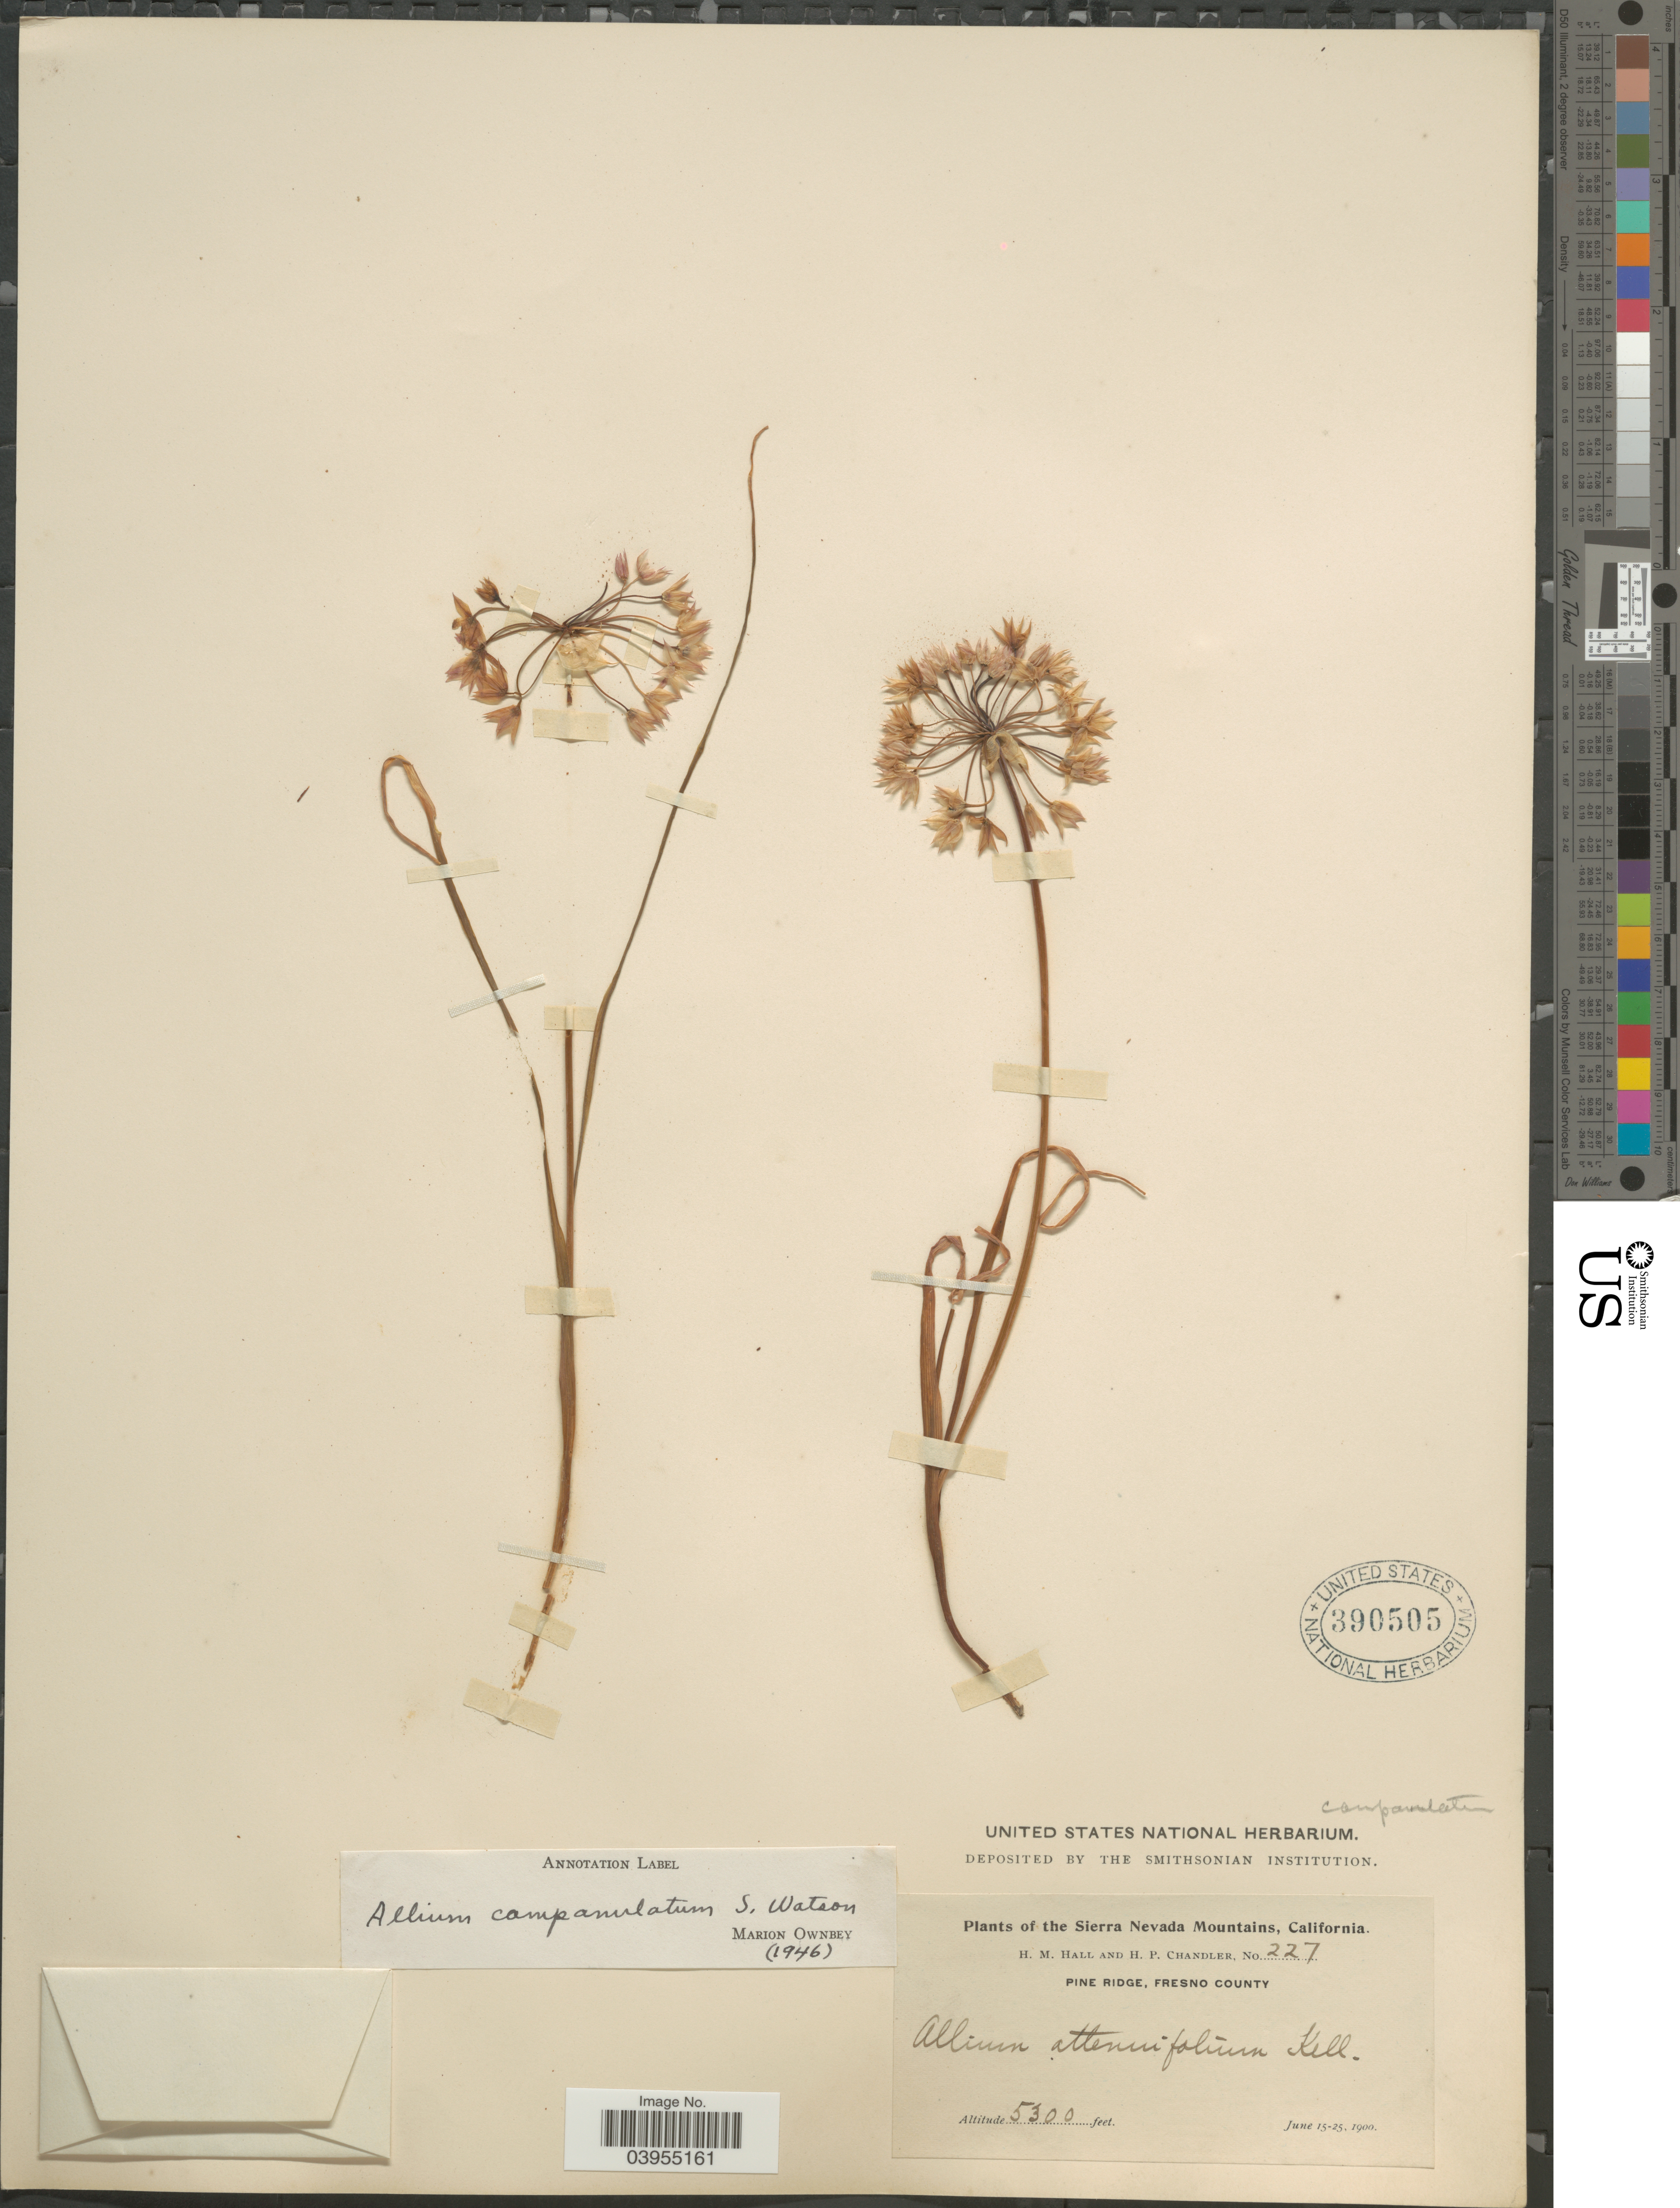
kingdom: Plantae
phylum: Tracheophyta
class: Liliopsida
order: Asparagales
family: Amaryllidaceae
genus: Allium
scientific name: Allium campanulatum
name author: S. Watson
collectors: H. M. Hall & H. Chandler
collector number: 227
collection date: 1900-06-15/1900-06-25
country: United States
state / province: California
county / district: Fresno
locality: The Sierra Nevada Mountains. Pine Ridge, Fresno County.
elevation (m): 1615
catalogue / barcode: US 390505